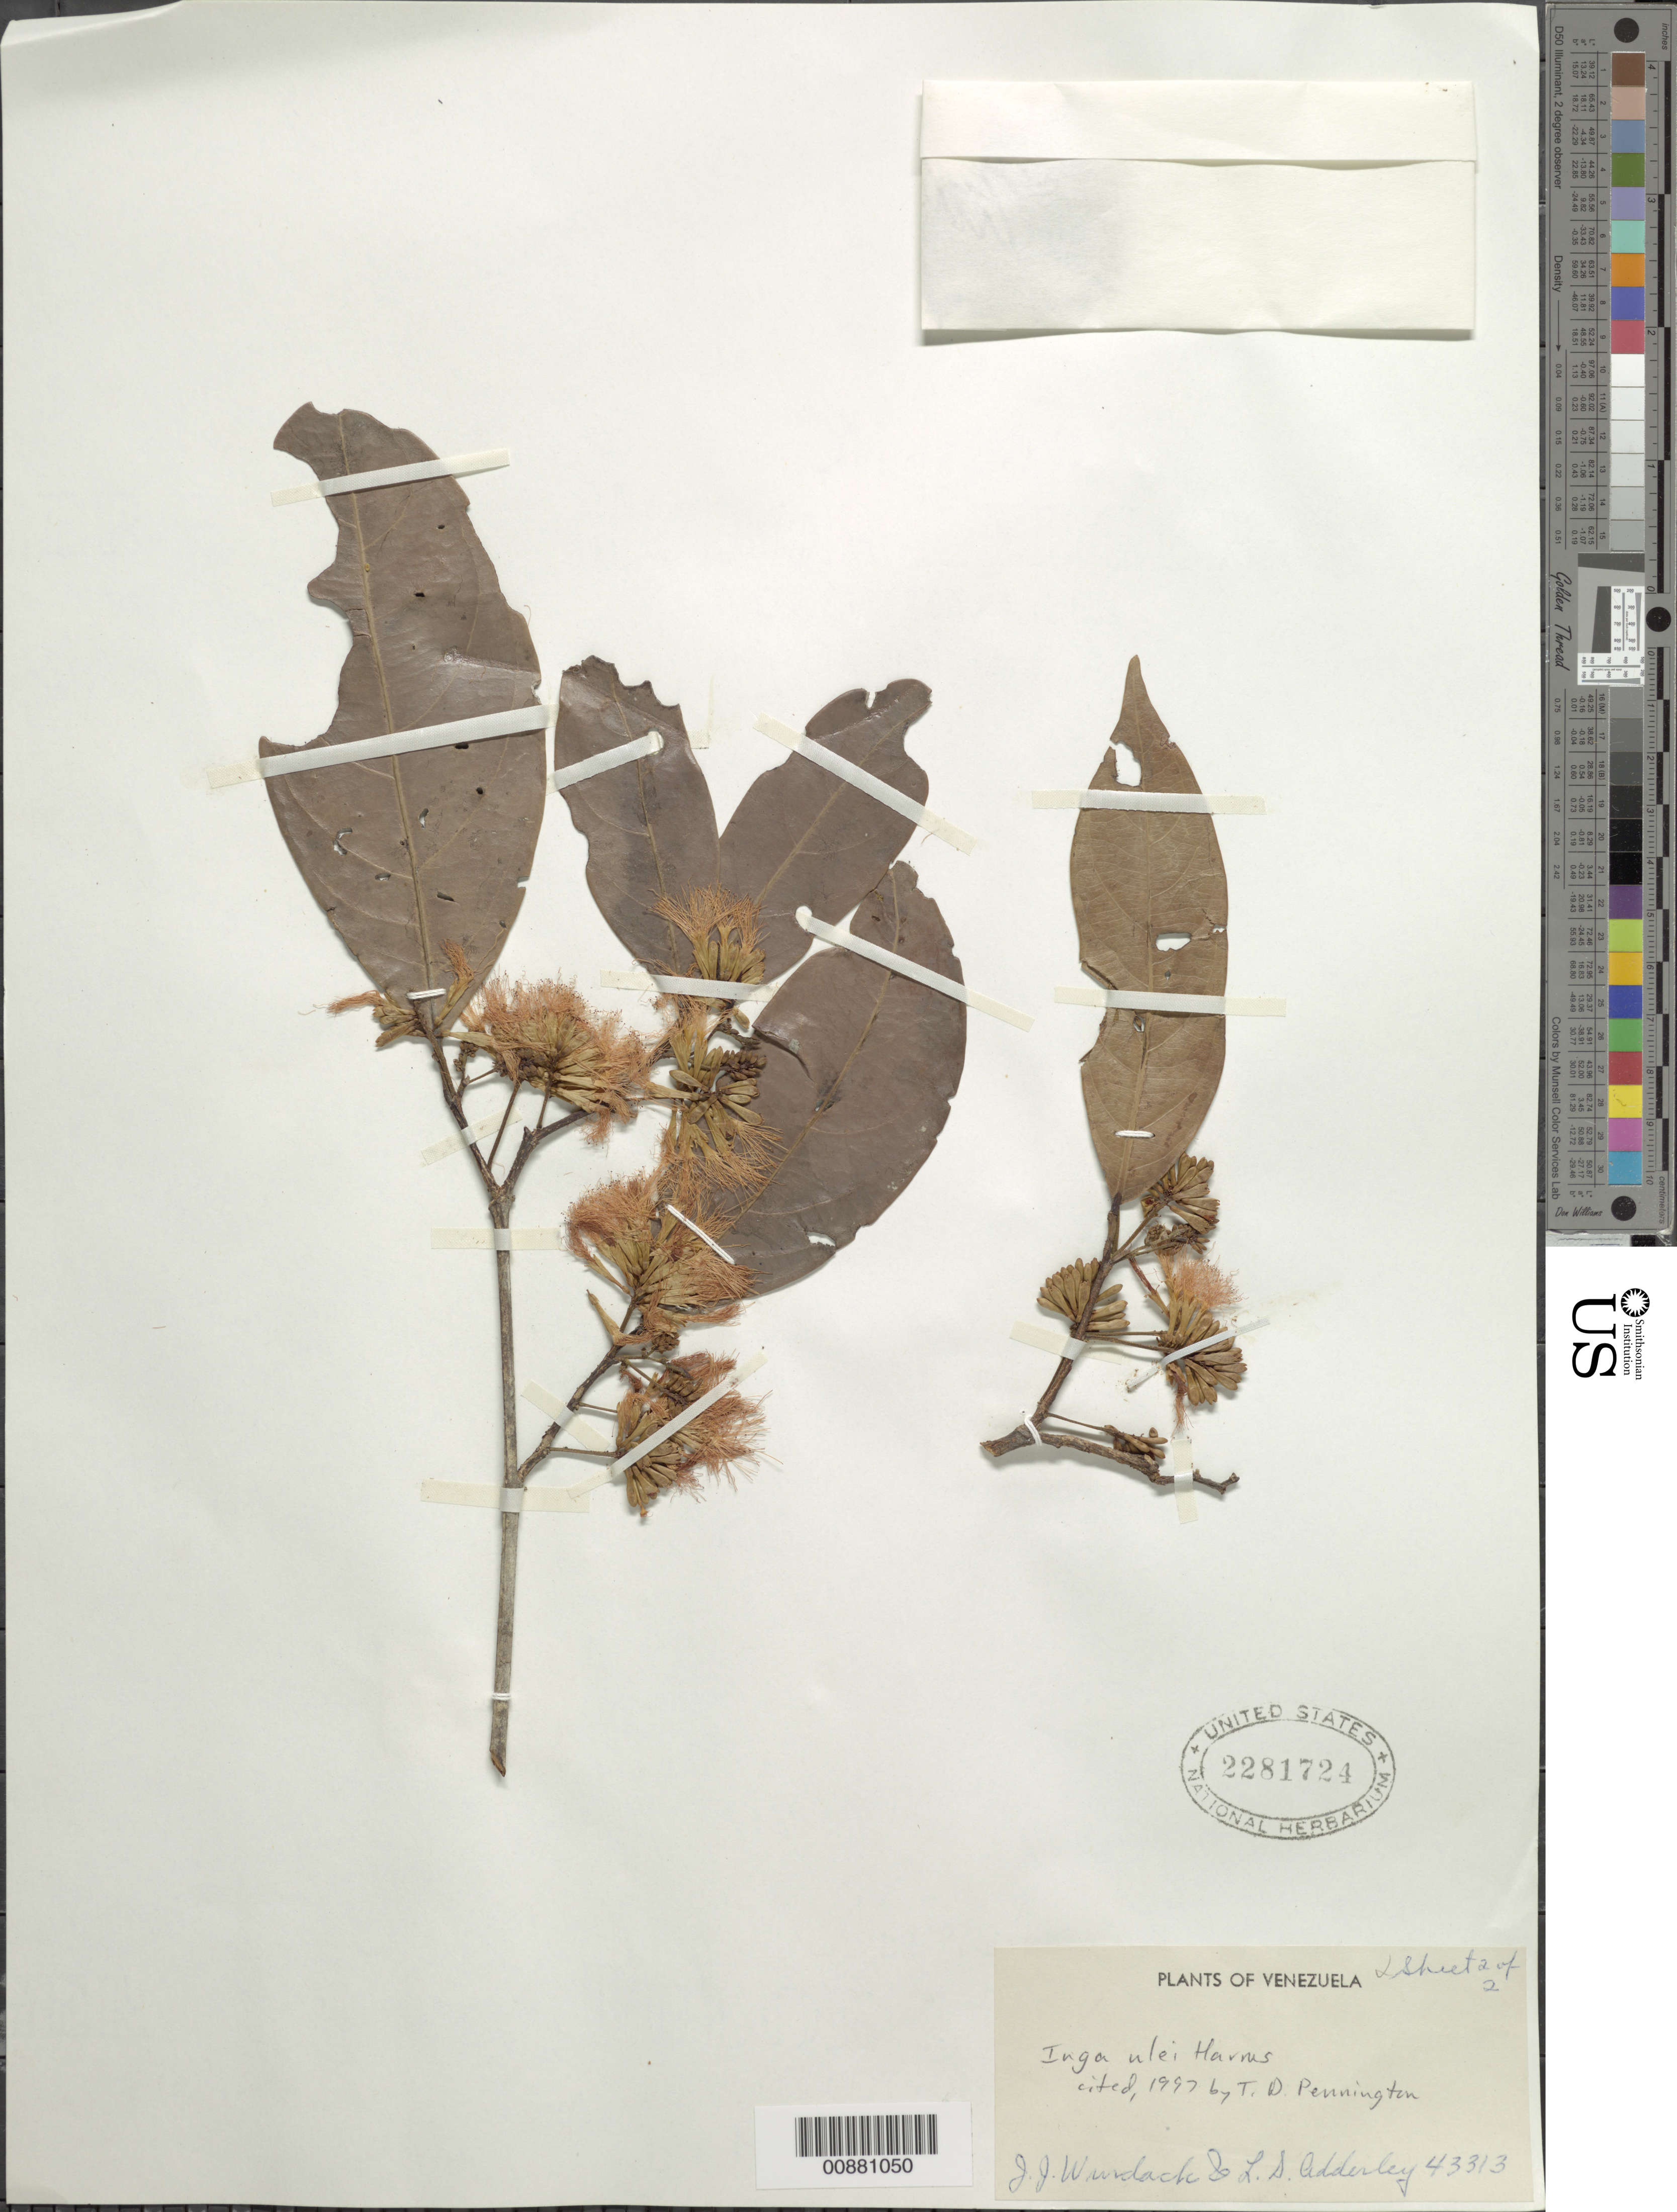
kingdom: Plantae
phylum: Tracheophyta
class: Magnoliopsida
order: Fabales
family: Fabaceae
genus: Inga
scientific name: Inga ulei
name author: Harms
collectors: J. J. Wurdack & L. S. Adderley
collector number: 43313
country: Venezuela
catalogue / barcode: US 2281724